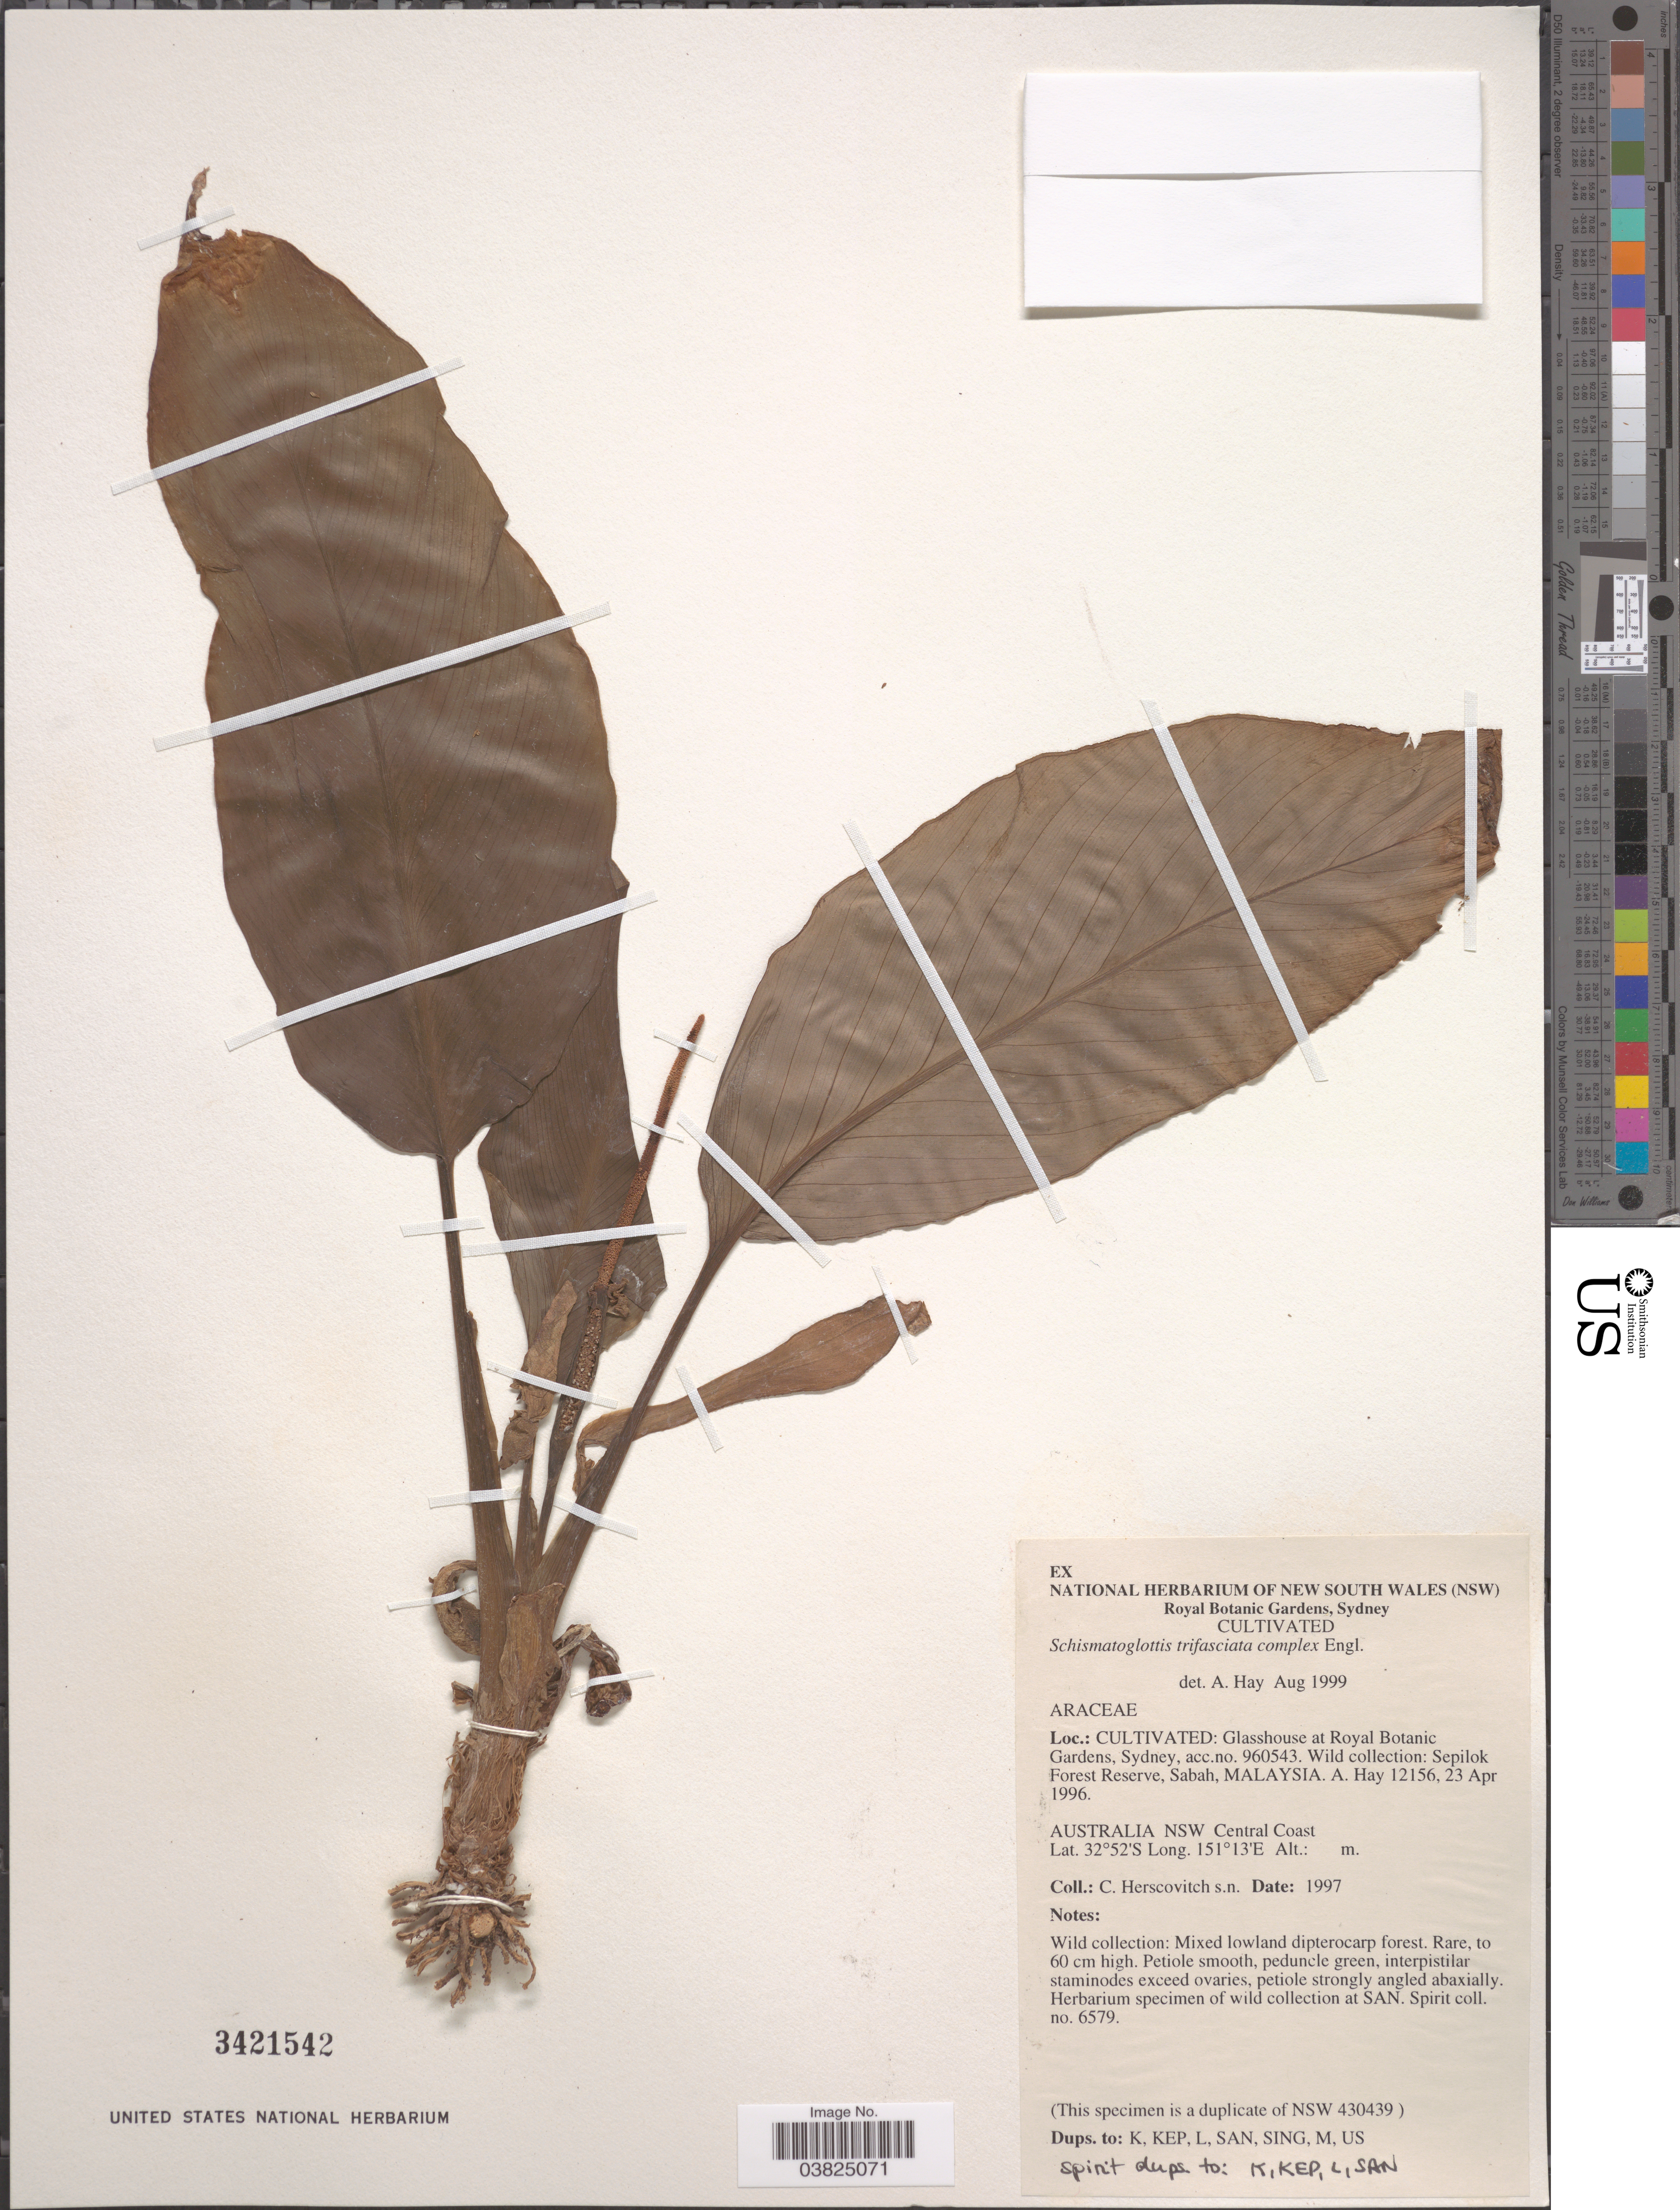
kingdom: Plantae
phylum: Tracheophyta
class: Liliopsida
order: Alismatales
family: Araceae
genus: Schismatoglottis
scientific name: Schismatoglottis trifasciata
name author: Engl.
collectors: C. Herscovitch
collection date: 1997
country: Australia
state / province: New South Wales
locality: Glasshouse at Royal Botanic Gardens, Sydney. Central Coast.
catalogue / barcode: US 3421542